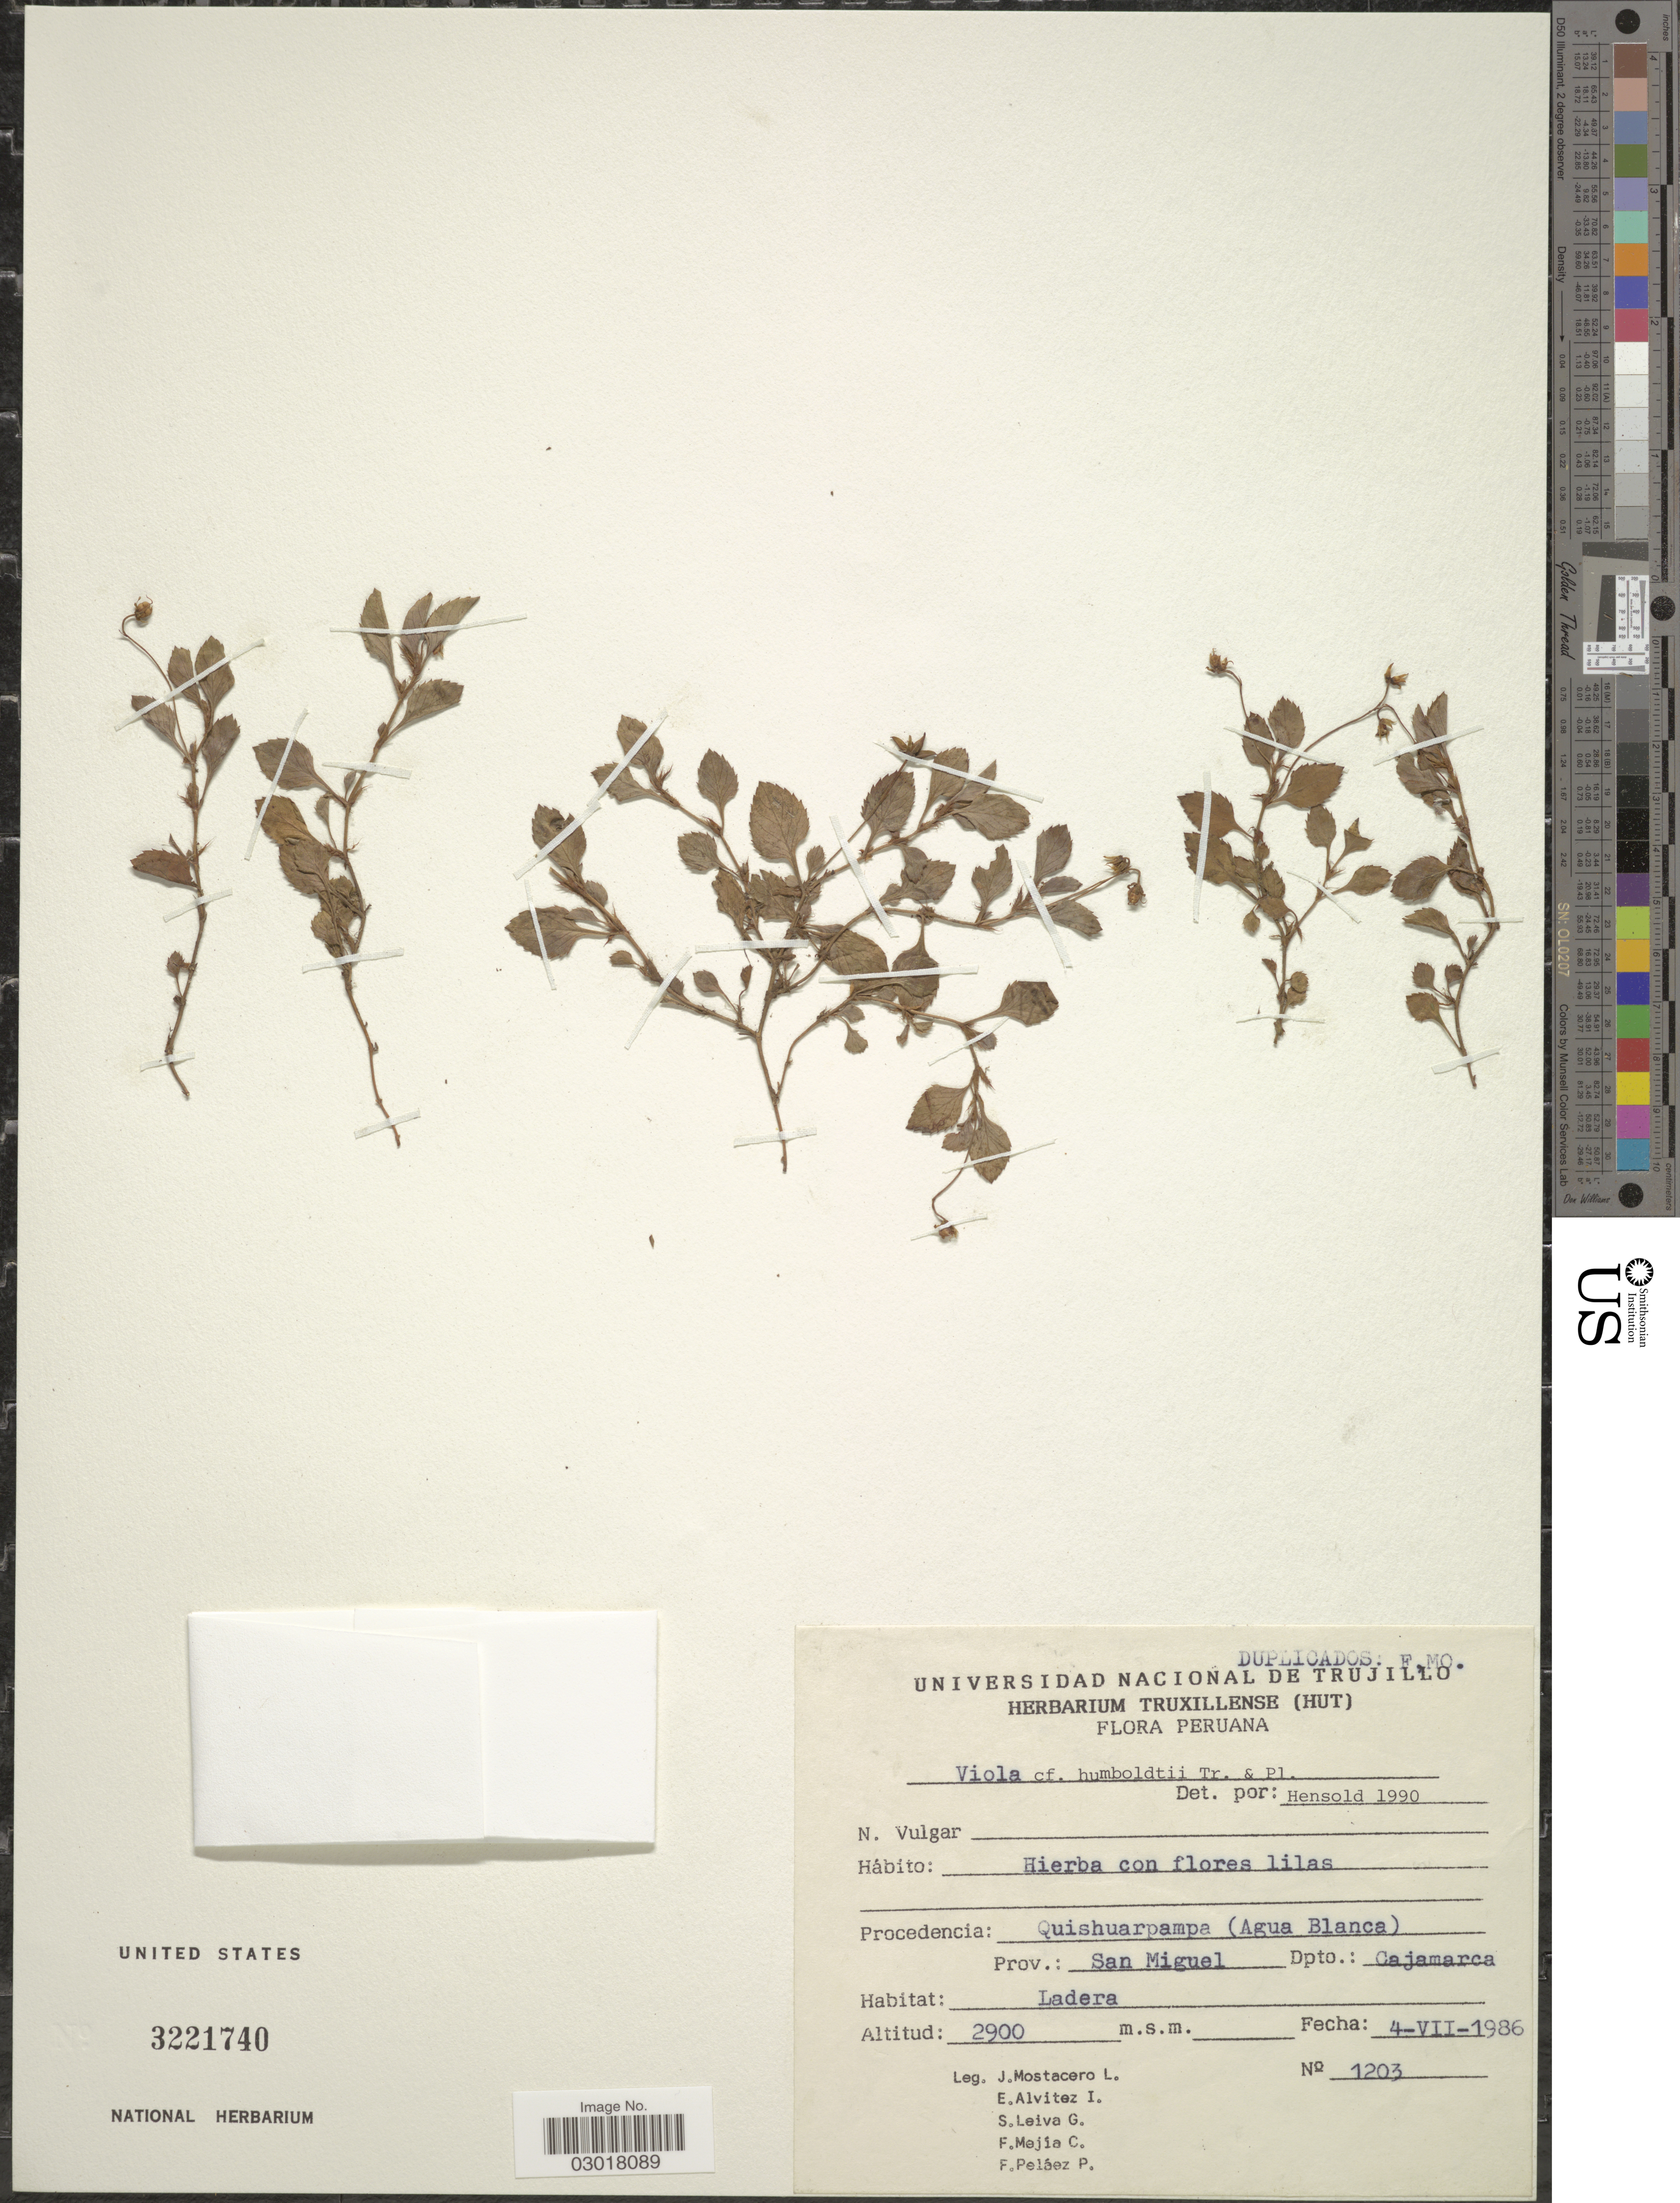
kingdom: Plantae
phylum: Tracheophyta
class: Magnoliopsida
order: Malpighiales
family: Violaceae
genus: Viola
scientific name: Viola humboldtii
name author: Triana & Planch.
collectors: J. Mostacero L., E. Alvitez I., S. Leiva G., F. Mejia C. & F. Pelaez P.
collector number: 1203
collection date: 1986-07-04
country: Peru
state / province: Cajamarca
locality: Quishuarpampa (Agua Blanca) Prov.: San Miguel. Dpto.: Cajamarca.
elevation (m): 2900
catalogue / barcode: US 3221740